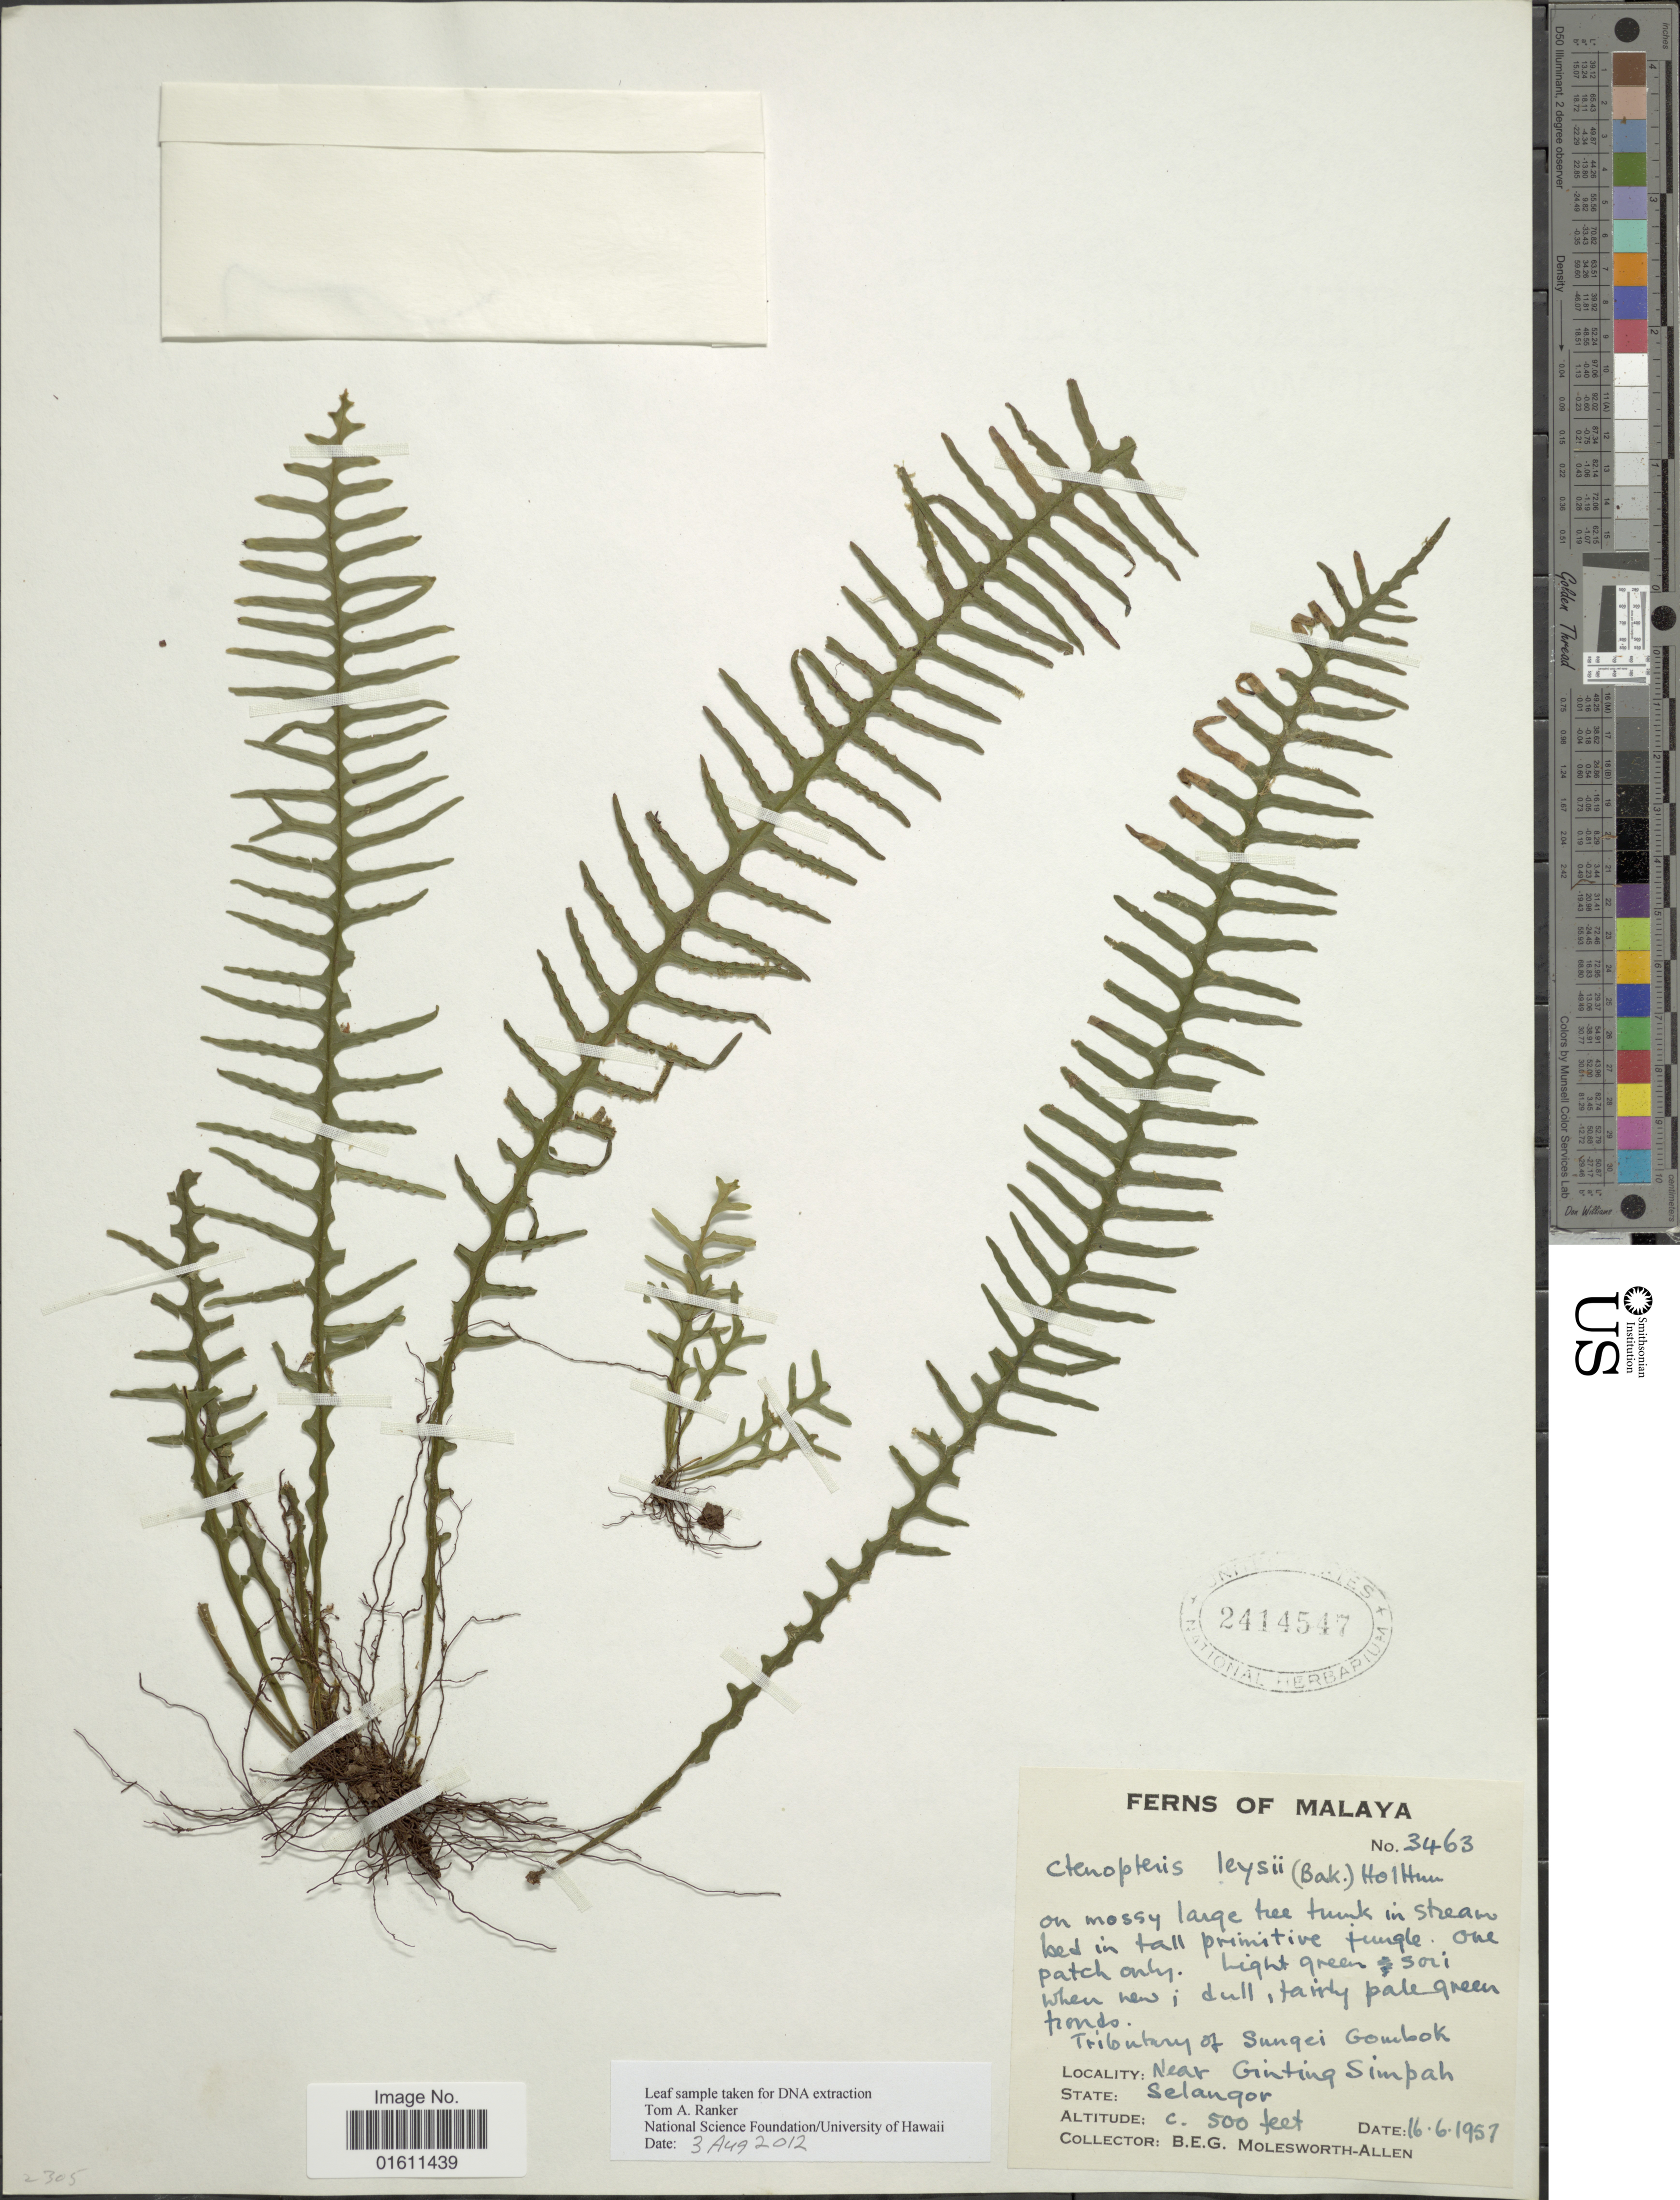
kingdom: Plantae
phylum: Tracheophyta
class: Polypodiopsida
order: Polypodiales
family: Polypodiaceae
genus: Prosaptia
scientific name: Prosaptia leysii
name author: (Baker) Ching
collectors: B. E. G. Molesworth-Allen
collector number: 3463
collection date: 1957-06-16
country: Malaysia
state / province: Selangor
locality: Malaya, Near Ginting Simpah, State: Selangor.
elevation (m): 152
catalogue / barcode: US 2414547